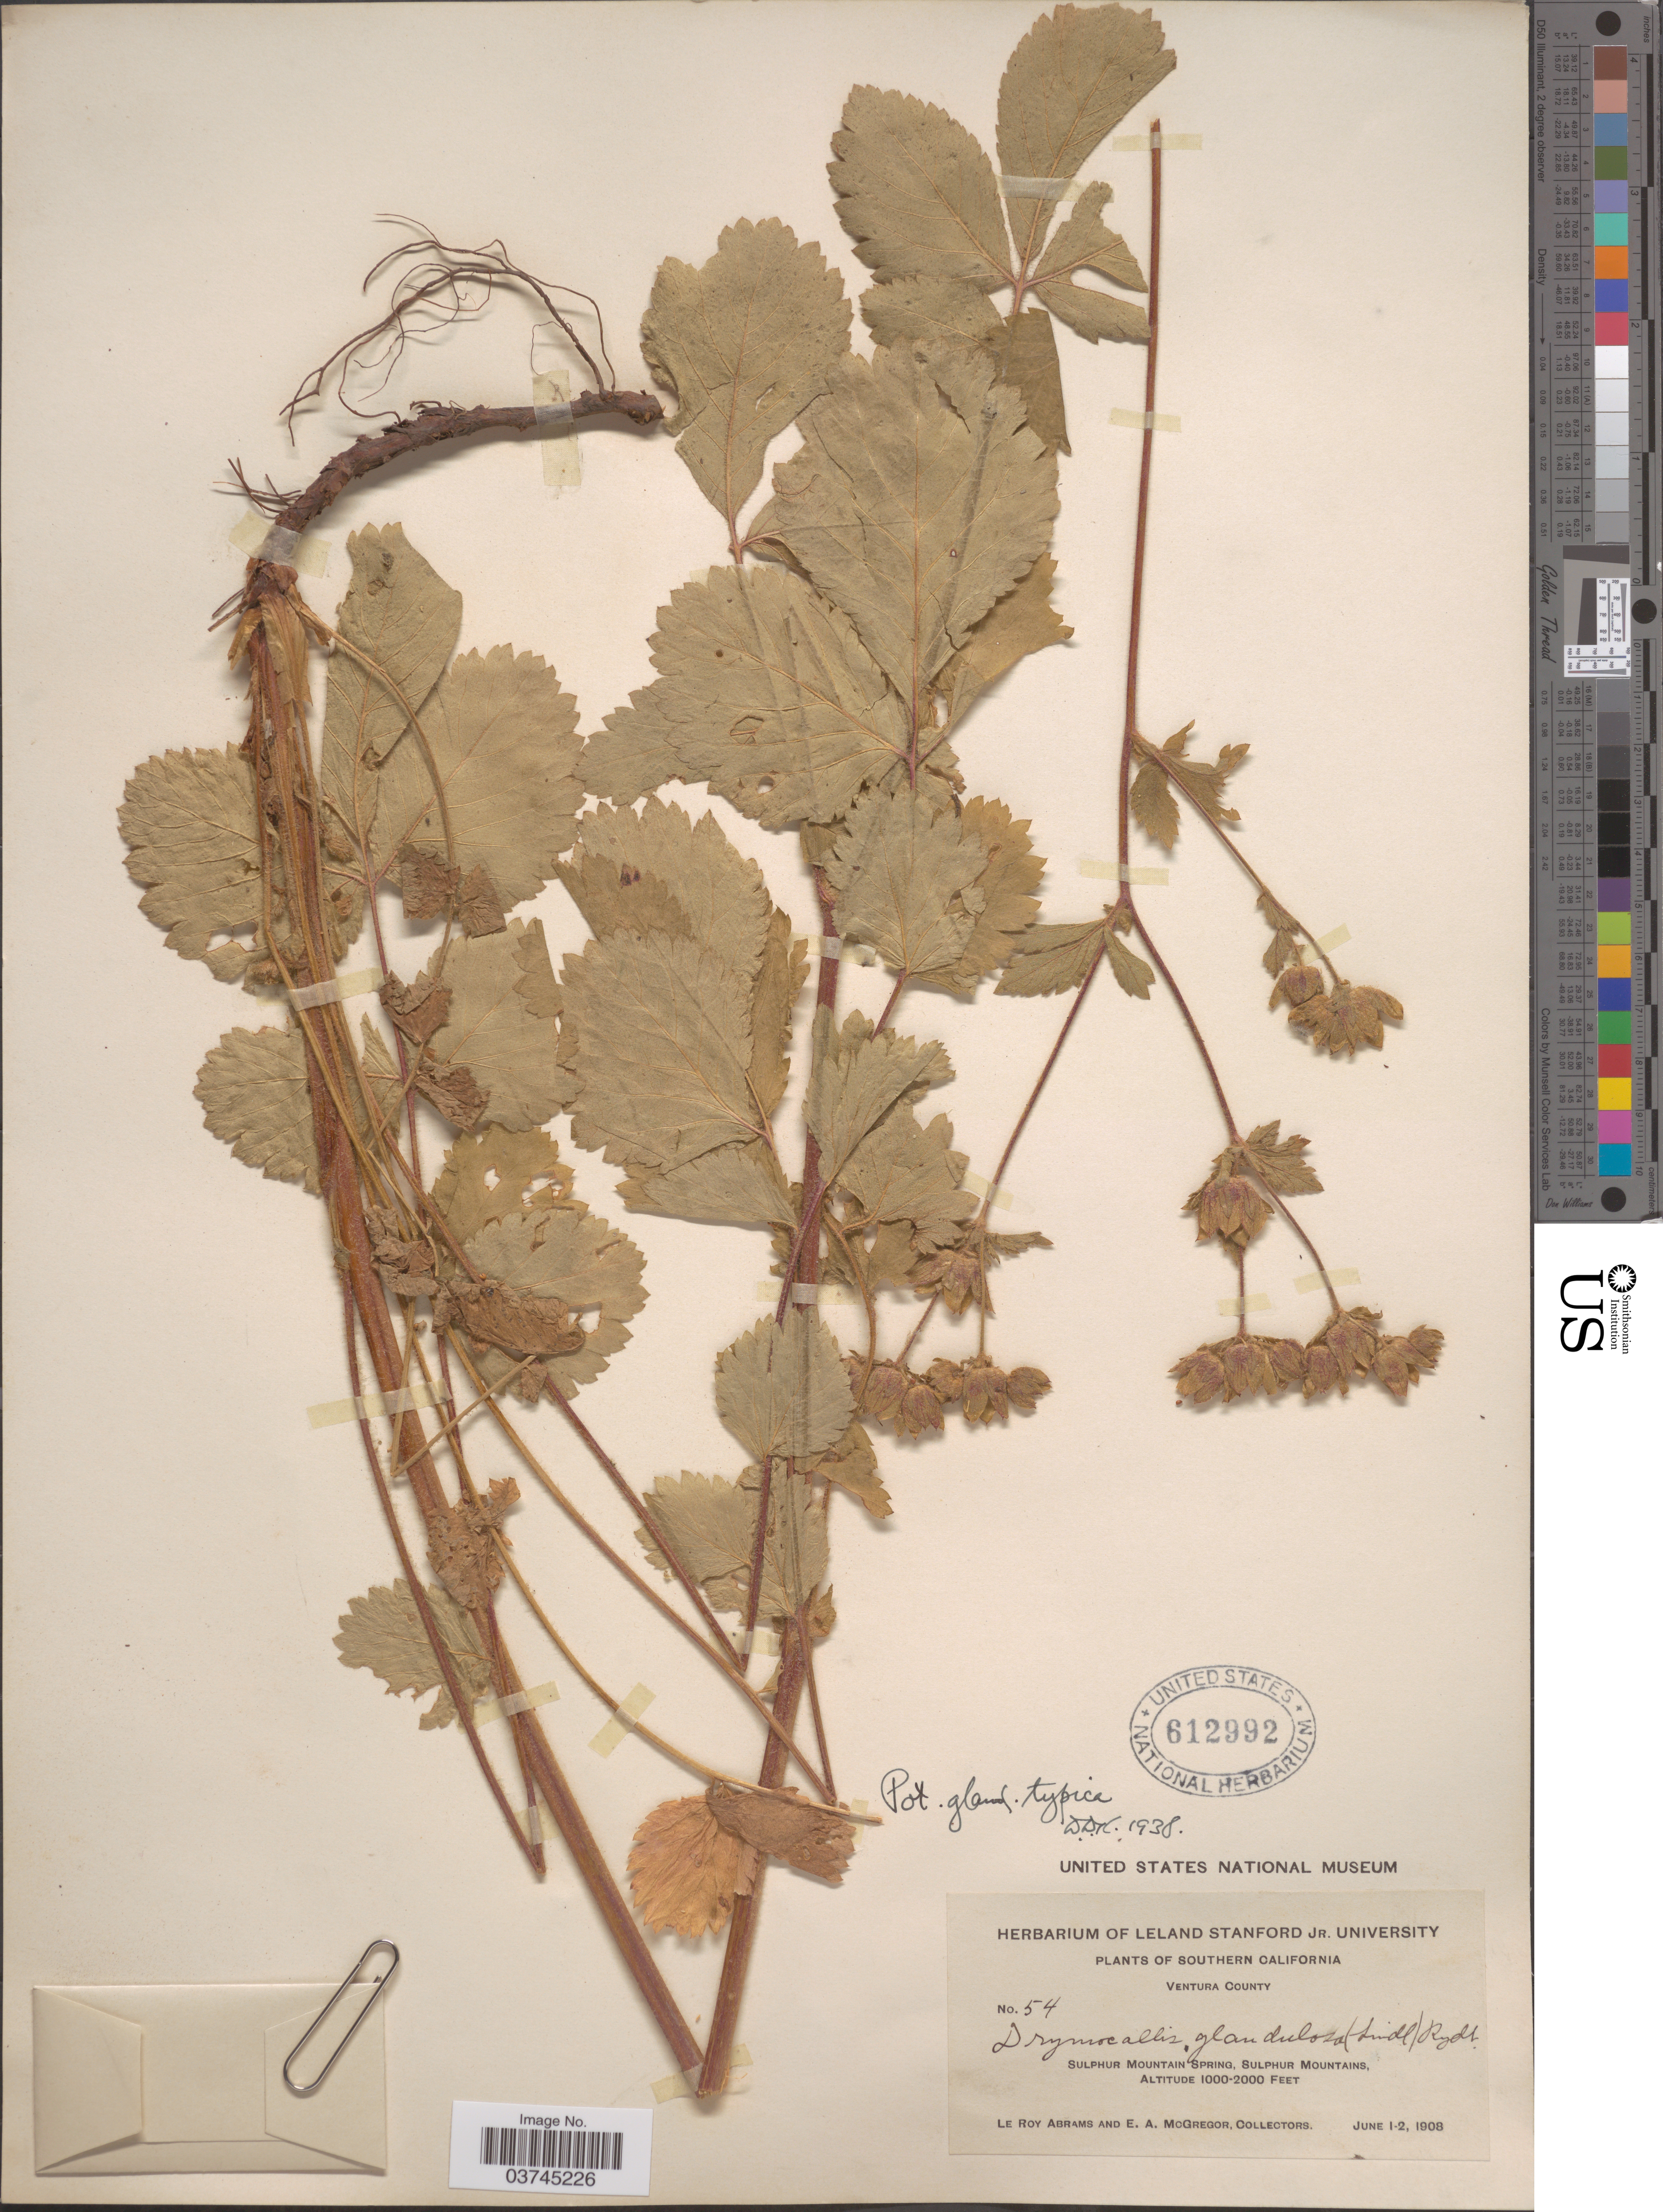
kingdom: Plantae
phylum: Tracheophyta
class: Magnoliopsida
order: Rosales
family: Rosaceae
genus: Drymocallis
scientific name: Drymocallis glandulosa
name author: (Lindl.) Rydb.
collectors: L. Abrams & E. A. McGregor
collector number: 54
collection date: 1908-06-01/1908-06-02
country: United States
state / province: California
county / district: Ventura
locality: Southern California. Ventura County. Sulphur Mountain Spring, Sulphur Mountains.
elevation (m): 305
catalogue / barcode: US 612992